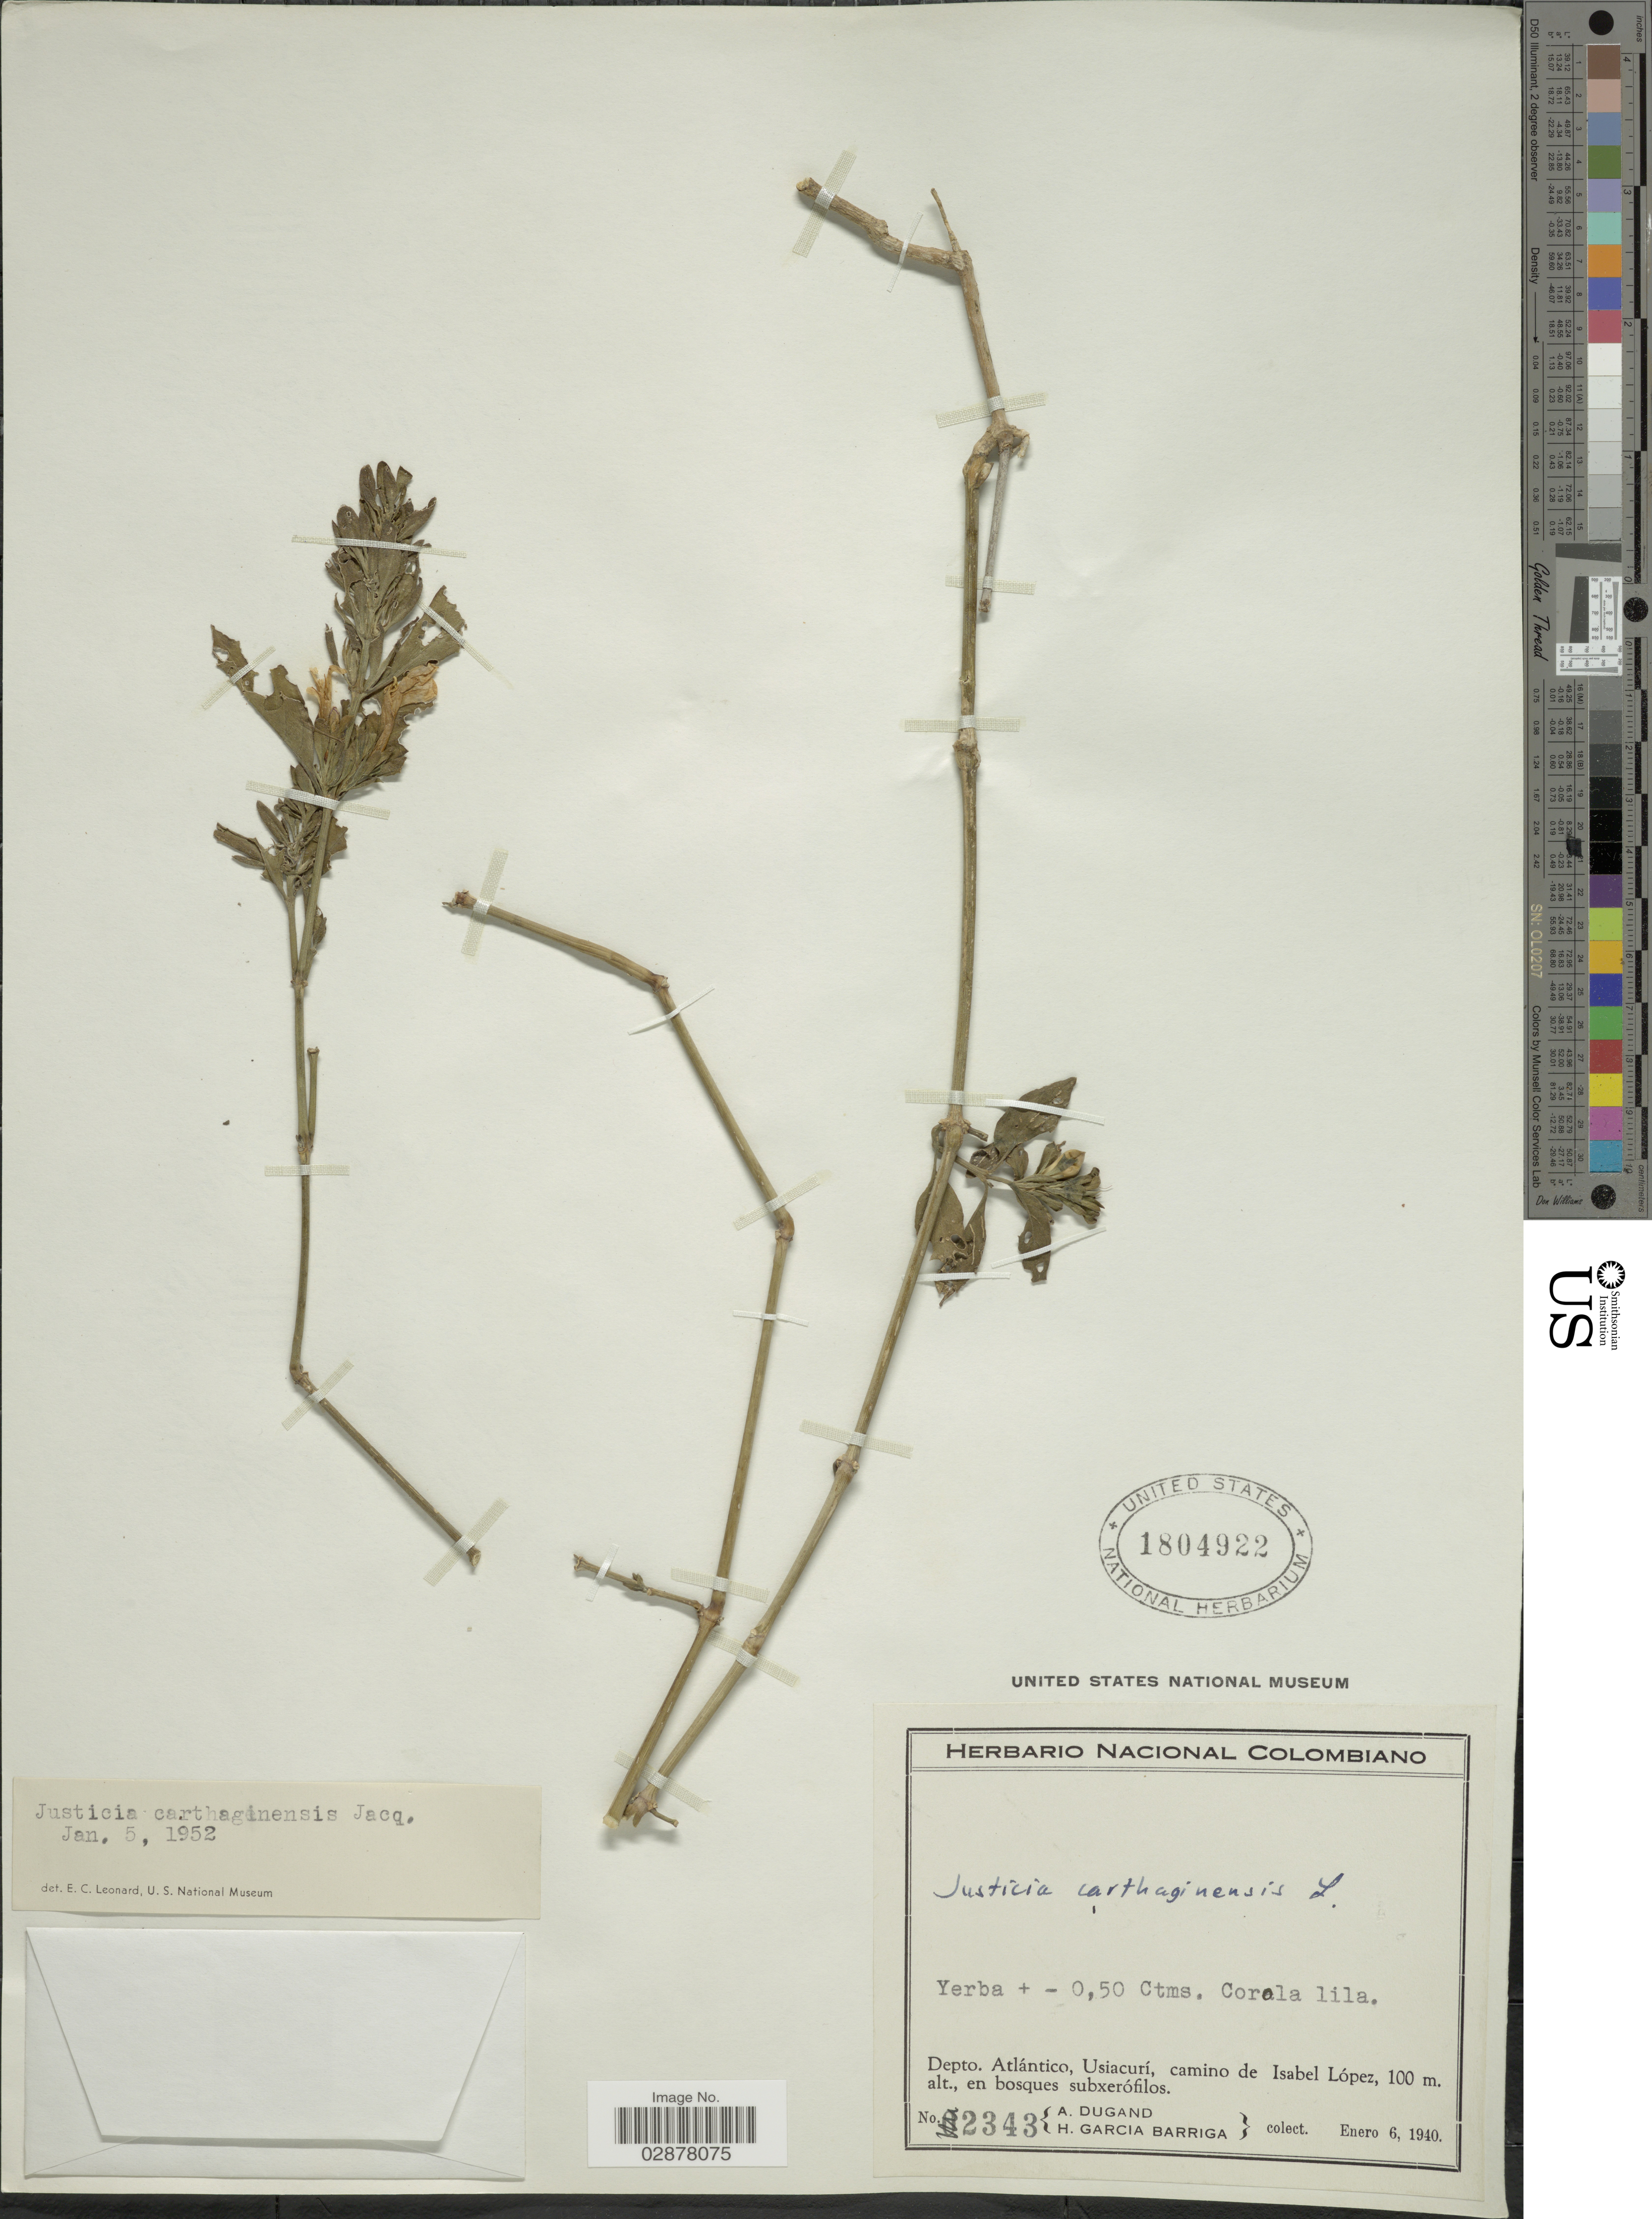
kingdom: Plantae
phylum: Tracheophyta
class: Magnoliopsida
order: Lamiales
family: Acanthaceae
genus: Justicia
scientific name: Justicia carthaginensis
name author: Jacq.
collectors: A. Dugand & H. García Barriga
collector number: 2343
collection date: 1940-01-06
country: Colombia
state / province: Atlántico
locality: Depto. Atlántico, Usiacurí, camino de Isabel López.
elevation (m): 100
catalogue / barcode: US 1804922